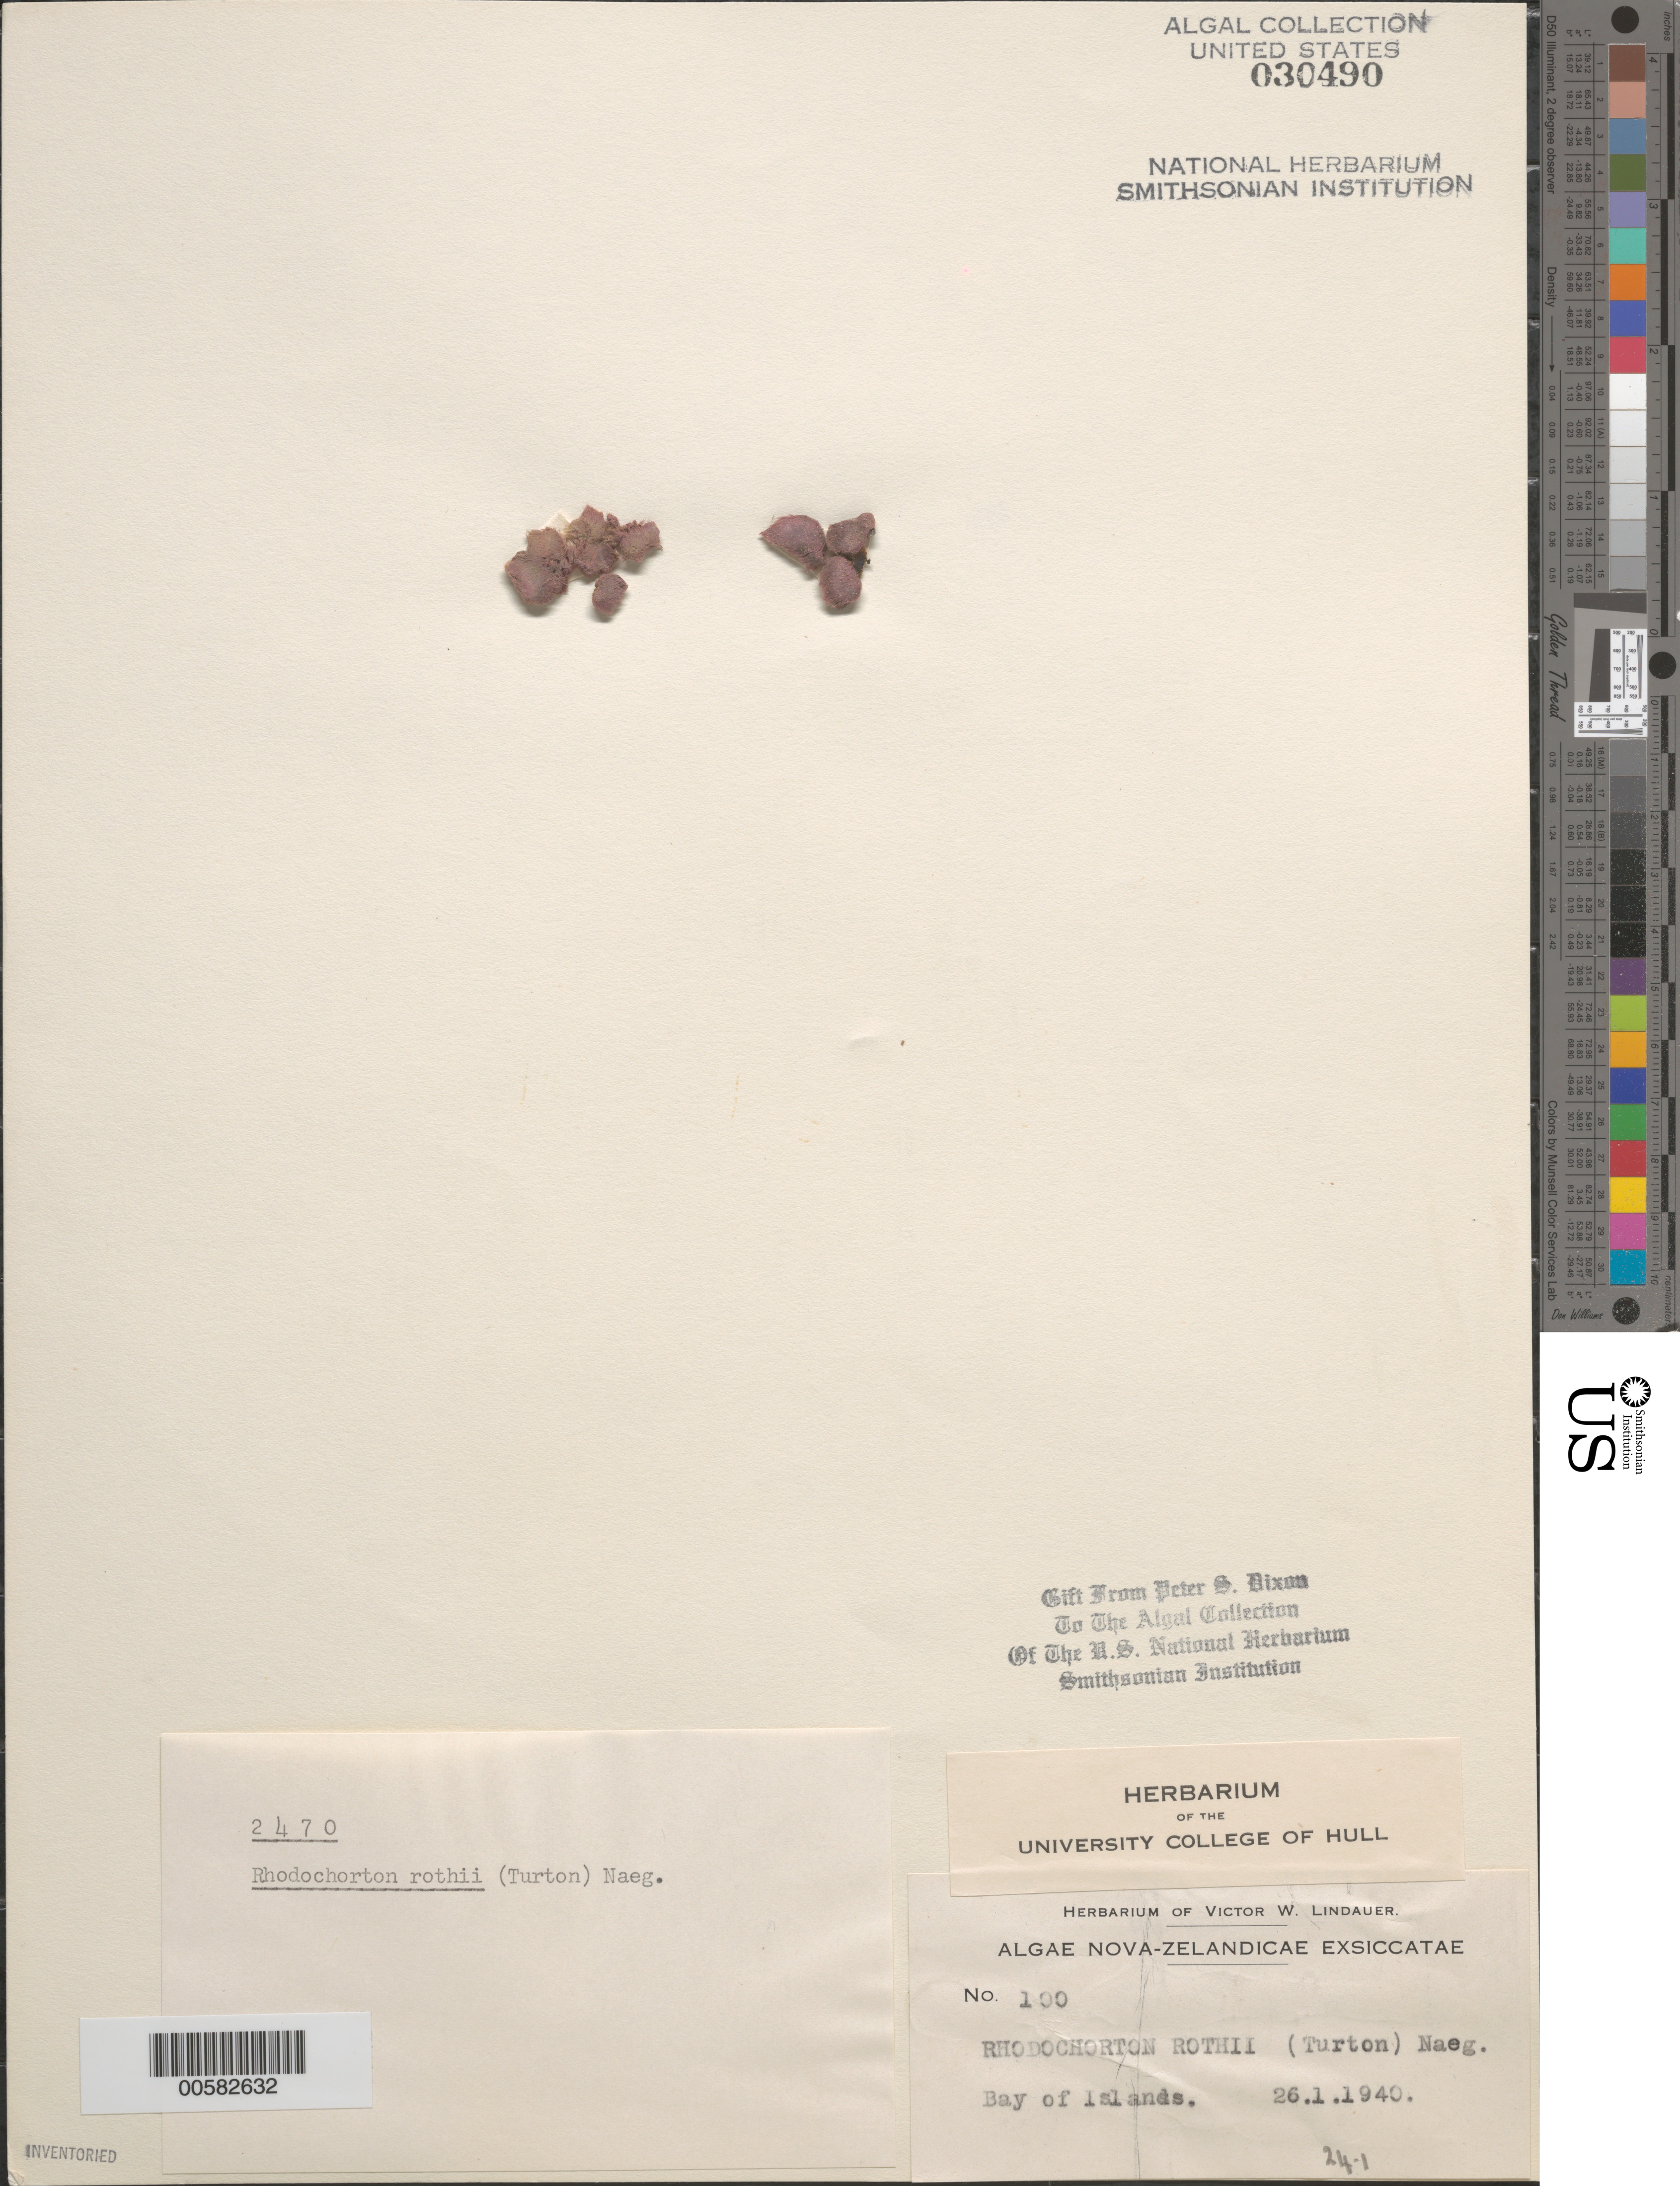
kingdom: Plantae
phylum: Rhodophyta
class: Florideophyceae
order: Acrochaetiales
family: Rhodochortonaceae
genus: Rhodochorton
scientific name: Rhodochorton purpureum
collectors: V. Lindauer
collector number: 100 & PSD 2470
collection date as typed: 26 Jan 1940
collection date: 1940-01-26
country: New Zealand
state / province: Northland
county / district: Far North District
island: North Island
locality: Bay of Islands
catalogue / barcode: US 30490